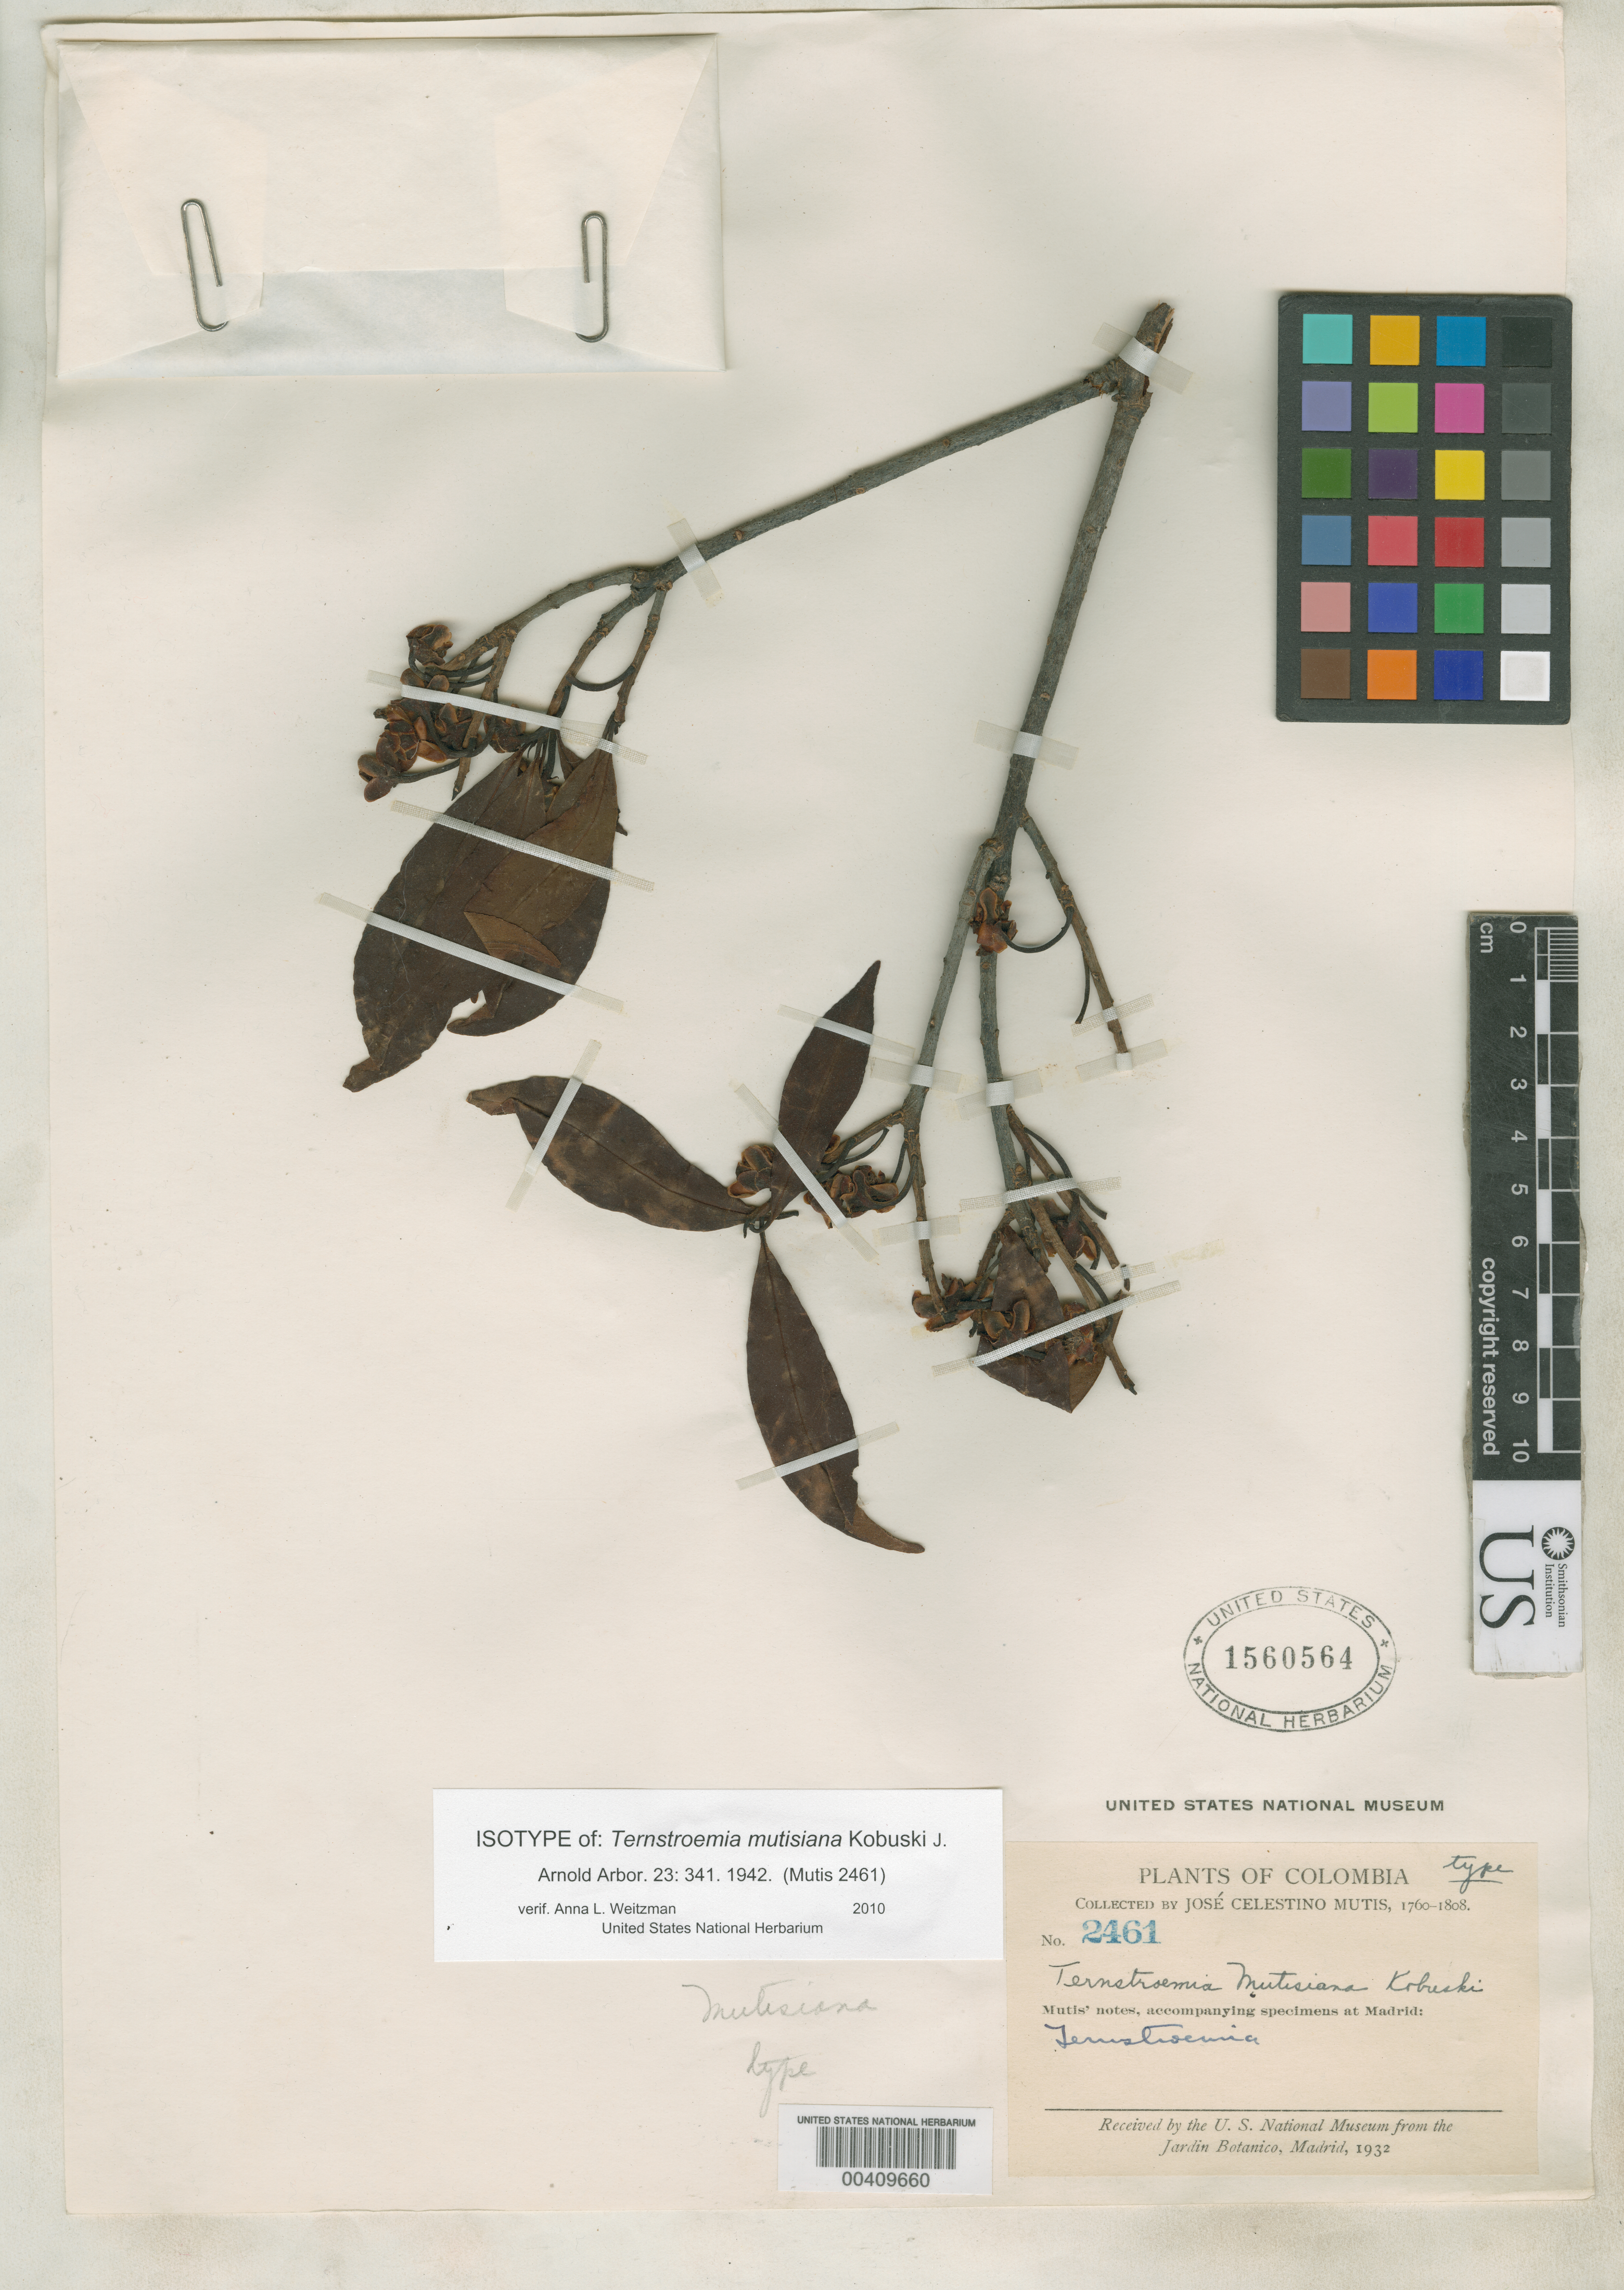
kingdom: Plantae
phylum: Tracheophyta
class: Magnoliopsida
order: Ericales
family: Pentaphylacaceae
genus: Ternstroemia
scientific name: Ternstroemia mutisiana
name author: Kobuski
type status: Holotype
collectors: J. C. B. Mutis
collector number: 2461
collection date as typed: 1760 to -- --- 1808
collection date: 1760/1808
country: Colombia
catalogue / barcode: US 1560564